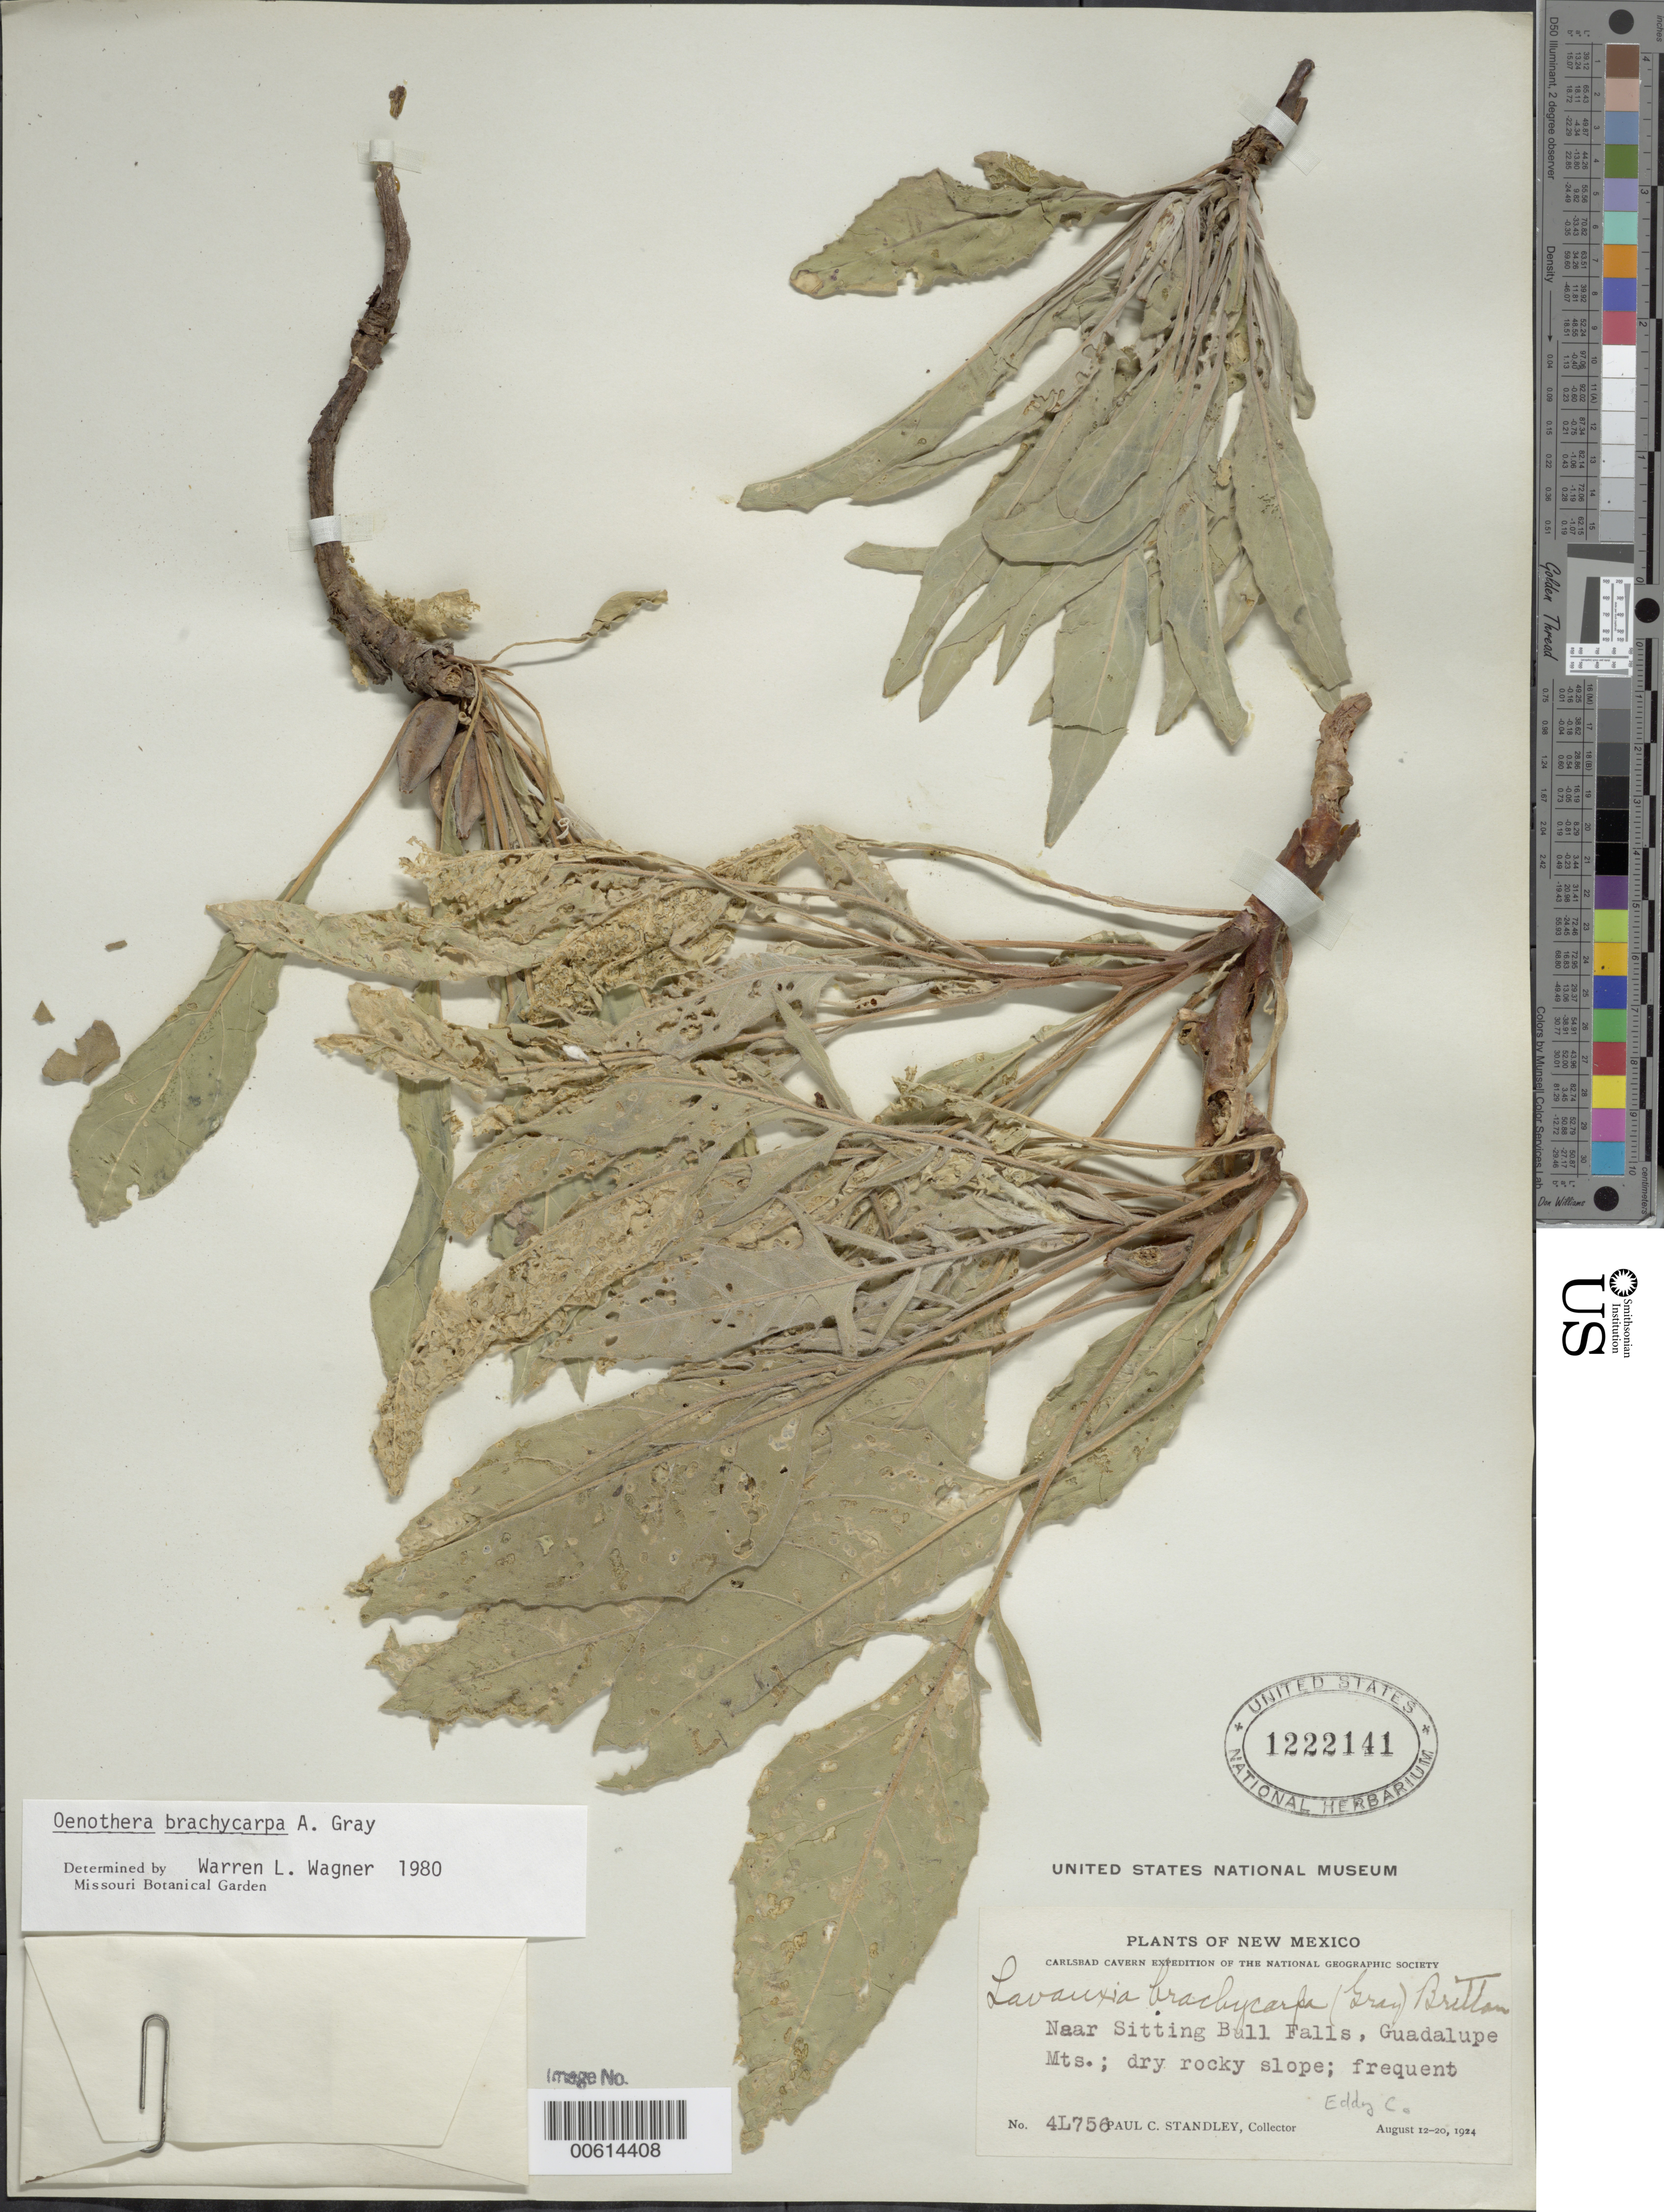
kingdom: Plantae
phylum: Tracheophyta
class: Magnoliopsida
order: Myrtales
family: Onagraceae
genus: Oenothera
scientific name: Oenothera brachycarpa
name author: A. Gray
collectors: P. C. Standley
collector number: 4L756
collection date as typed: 12 Aug 1924 to 20 Aug 1924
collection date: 1924-08-12/1924-08-20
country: United States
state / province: New Mexico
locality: Near Sitting Bull Falls, Guadalupe Mts.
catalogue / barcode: US 1222141